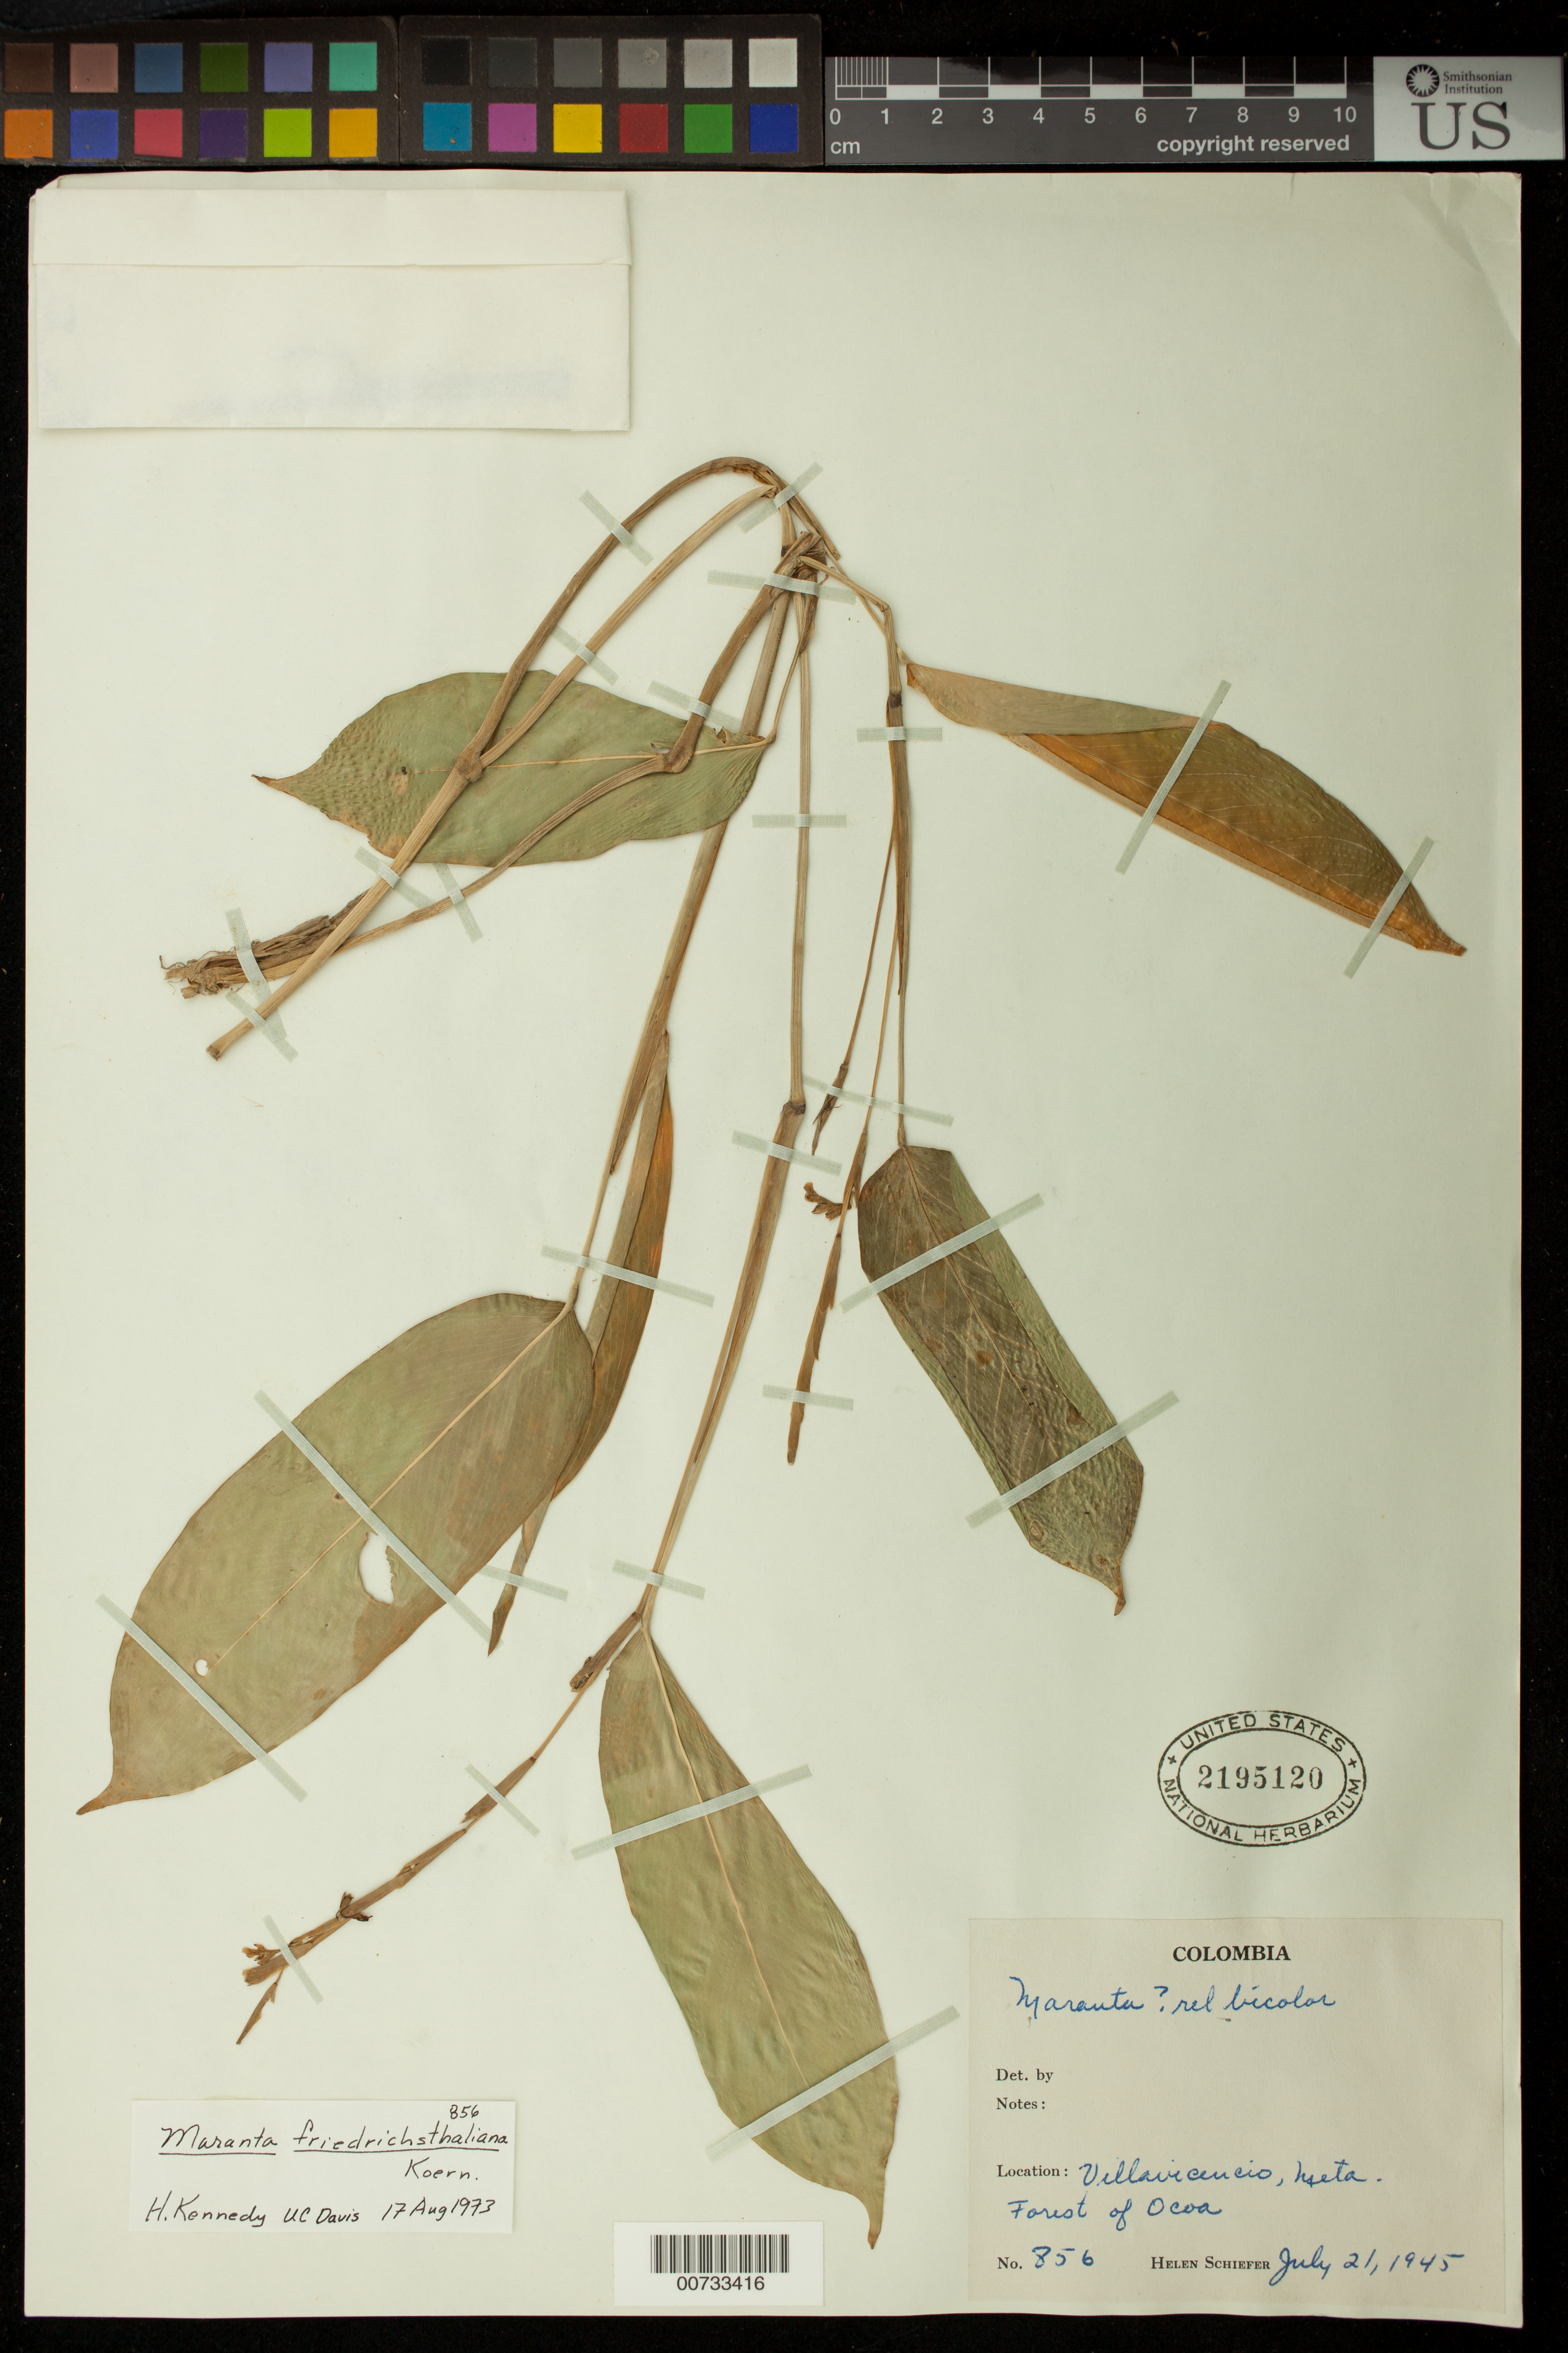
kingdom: Plantae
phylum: Tracheophyta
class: Liliopsida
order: Zingiberales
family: Marantaceae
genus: Maranta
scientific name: Maranta friedrichsthaliana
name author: Körn.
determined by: Kennedy, Helen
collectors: H. Schiefer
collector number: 856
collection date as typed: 21 Jul 1945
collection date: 1945-07-21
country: Colombia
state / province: Meta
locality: Villavicencio, forest of ocoa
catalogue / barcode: US 2195120